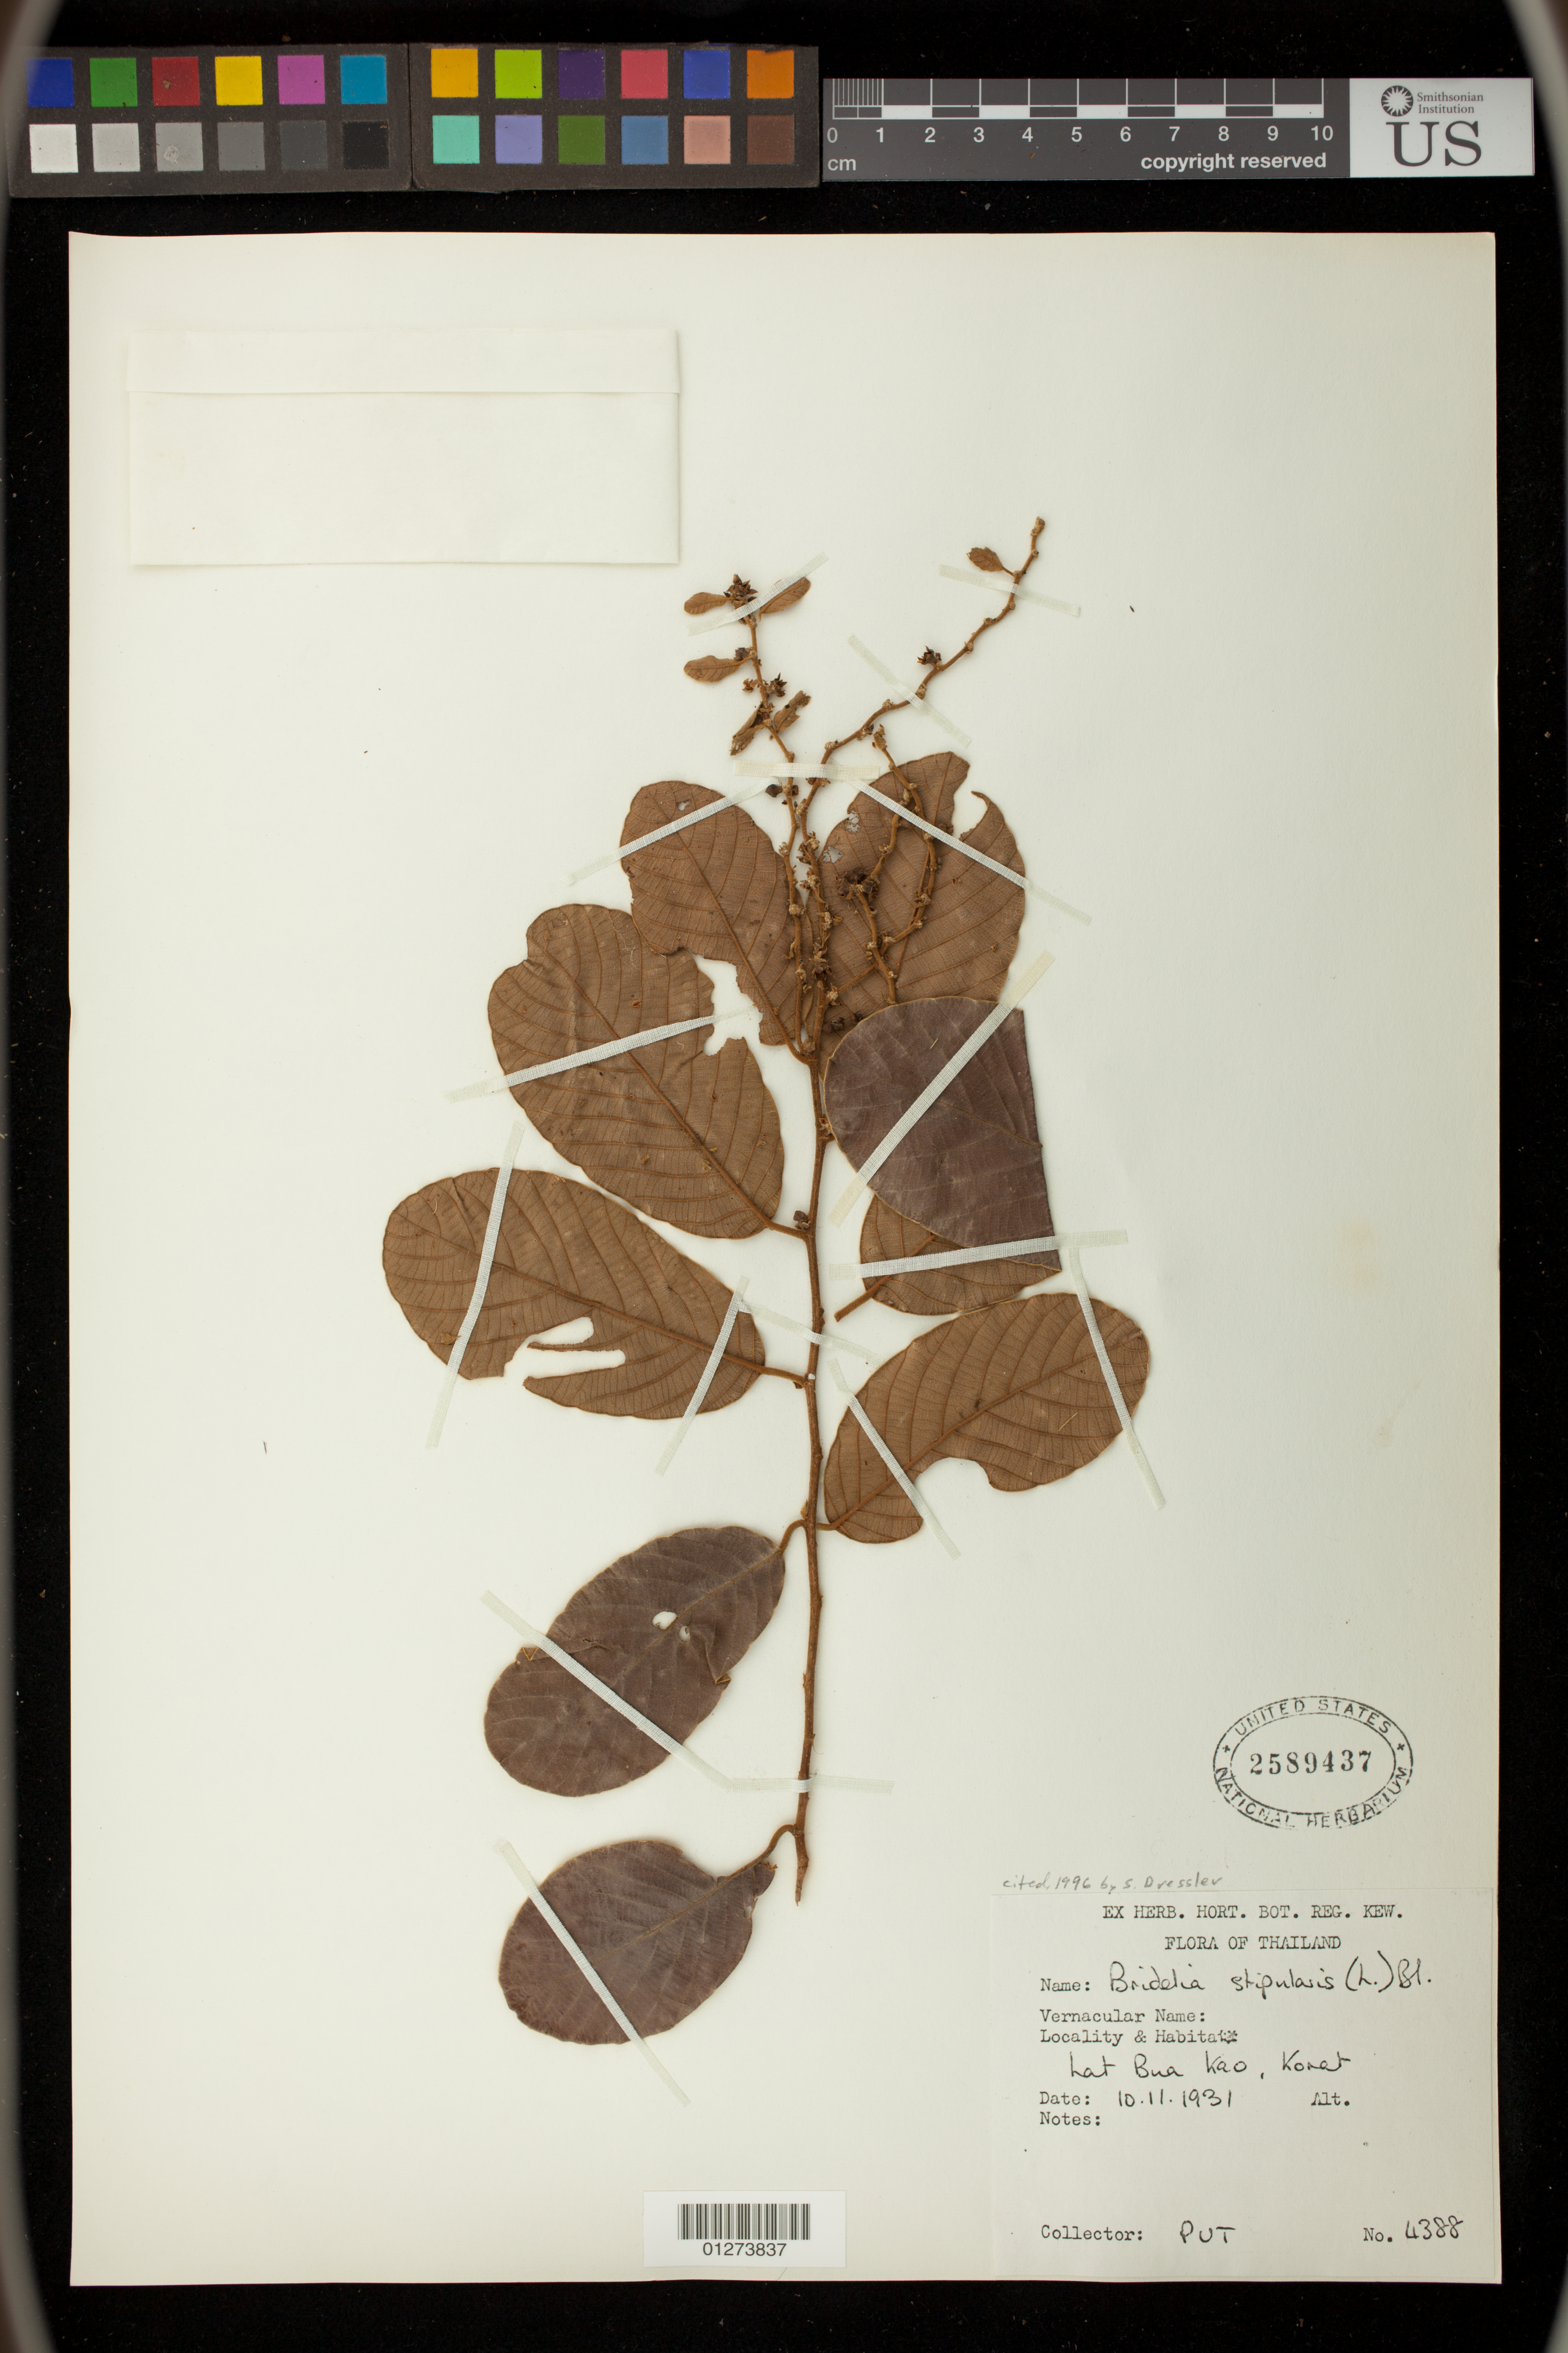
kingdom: Plantae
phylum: Tracheophyta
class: Magnoliopsida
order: Malpighiales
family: Phyllanthaceae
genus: Bridelia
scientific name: Bridelia stipularis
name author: (L.) Blume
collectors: -. Put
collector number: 4388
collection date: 1931-11-10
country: Thailand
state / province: Nakhon Ratchasima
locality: Lat Bua Kao, Korat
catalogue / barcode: US 2589437